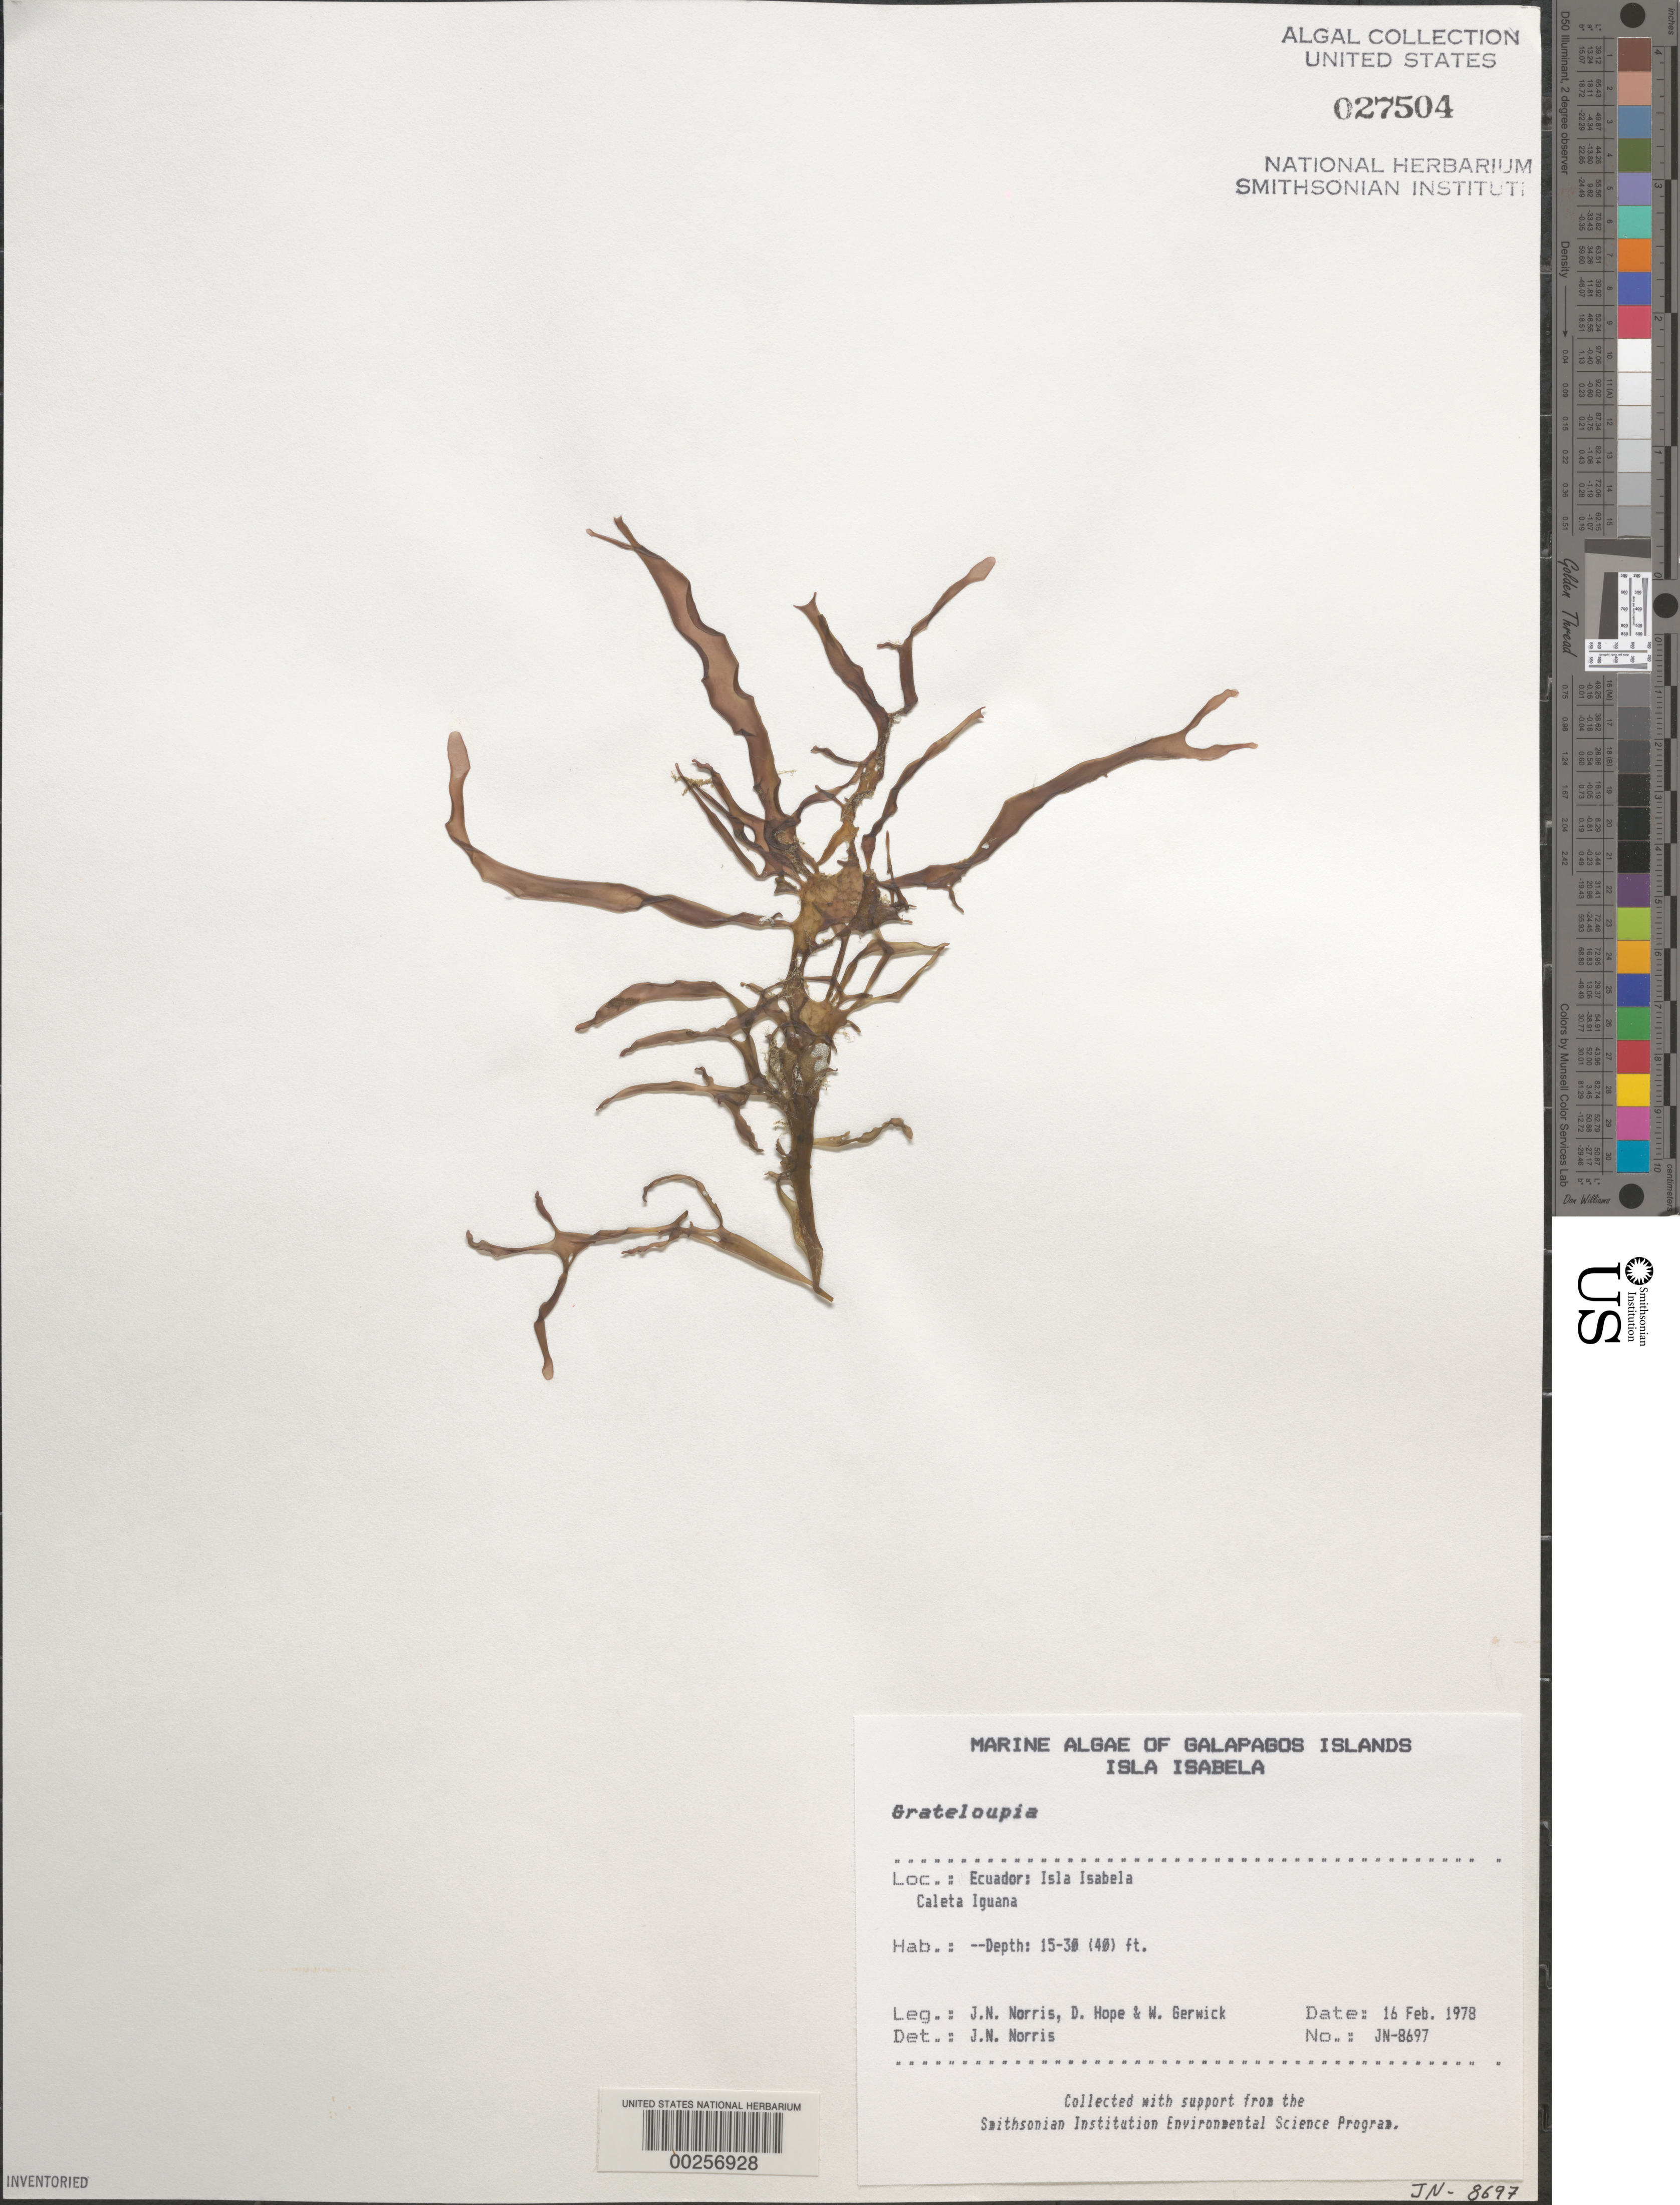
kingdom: Plantae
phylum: Rhodophyta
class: Florideophyceae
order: Halymeniales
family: Halymeniaceae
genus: Grateloupia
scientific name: Grateloupia sp.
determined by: Norris, James N.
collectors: J. N. Norris, D. Hope & W. Gerwick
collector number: JN-8697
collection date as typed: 16 Feb 1978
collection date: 1978-02-16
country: Ecuador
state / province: Colón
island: Isabela [Albemarle]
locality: Caleta Iguana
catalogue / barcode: US 27504